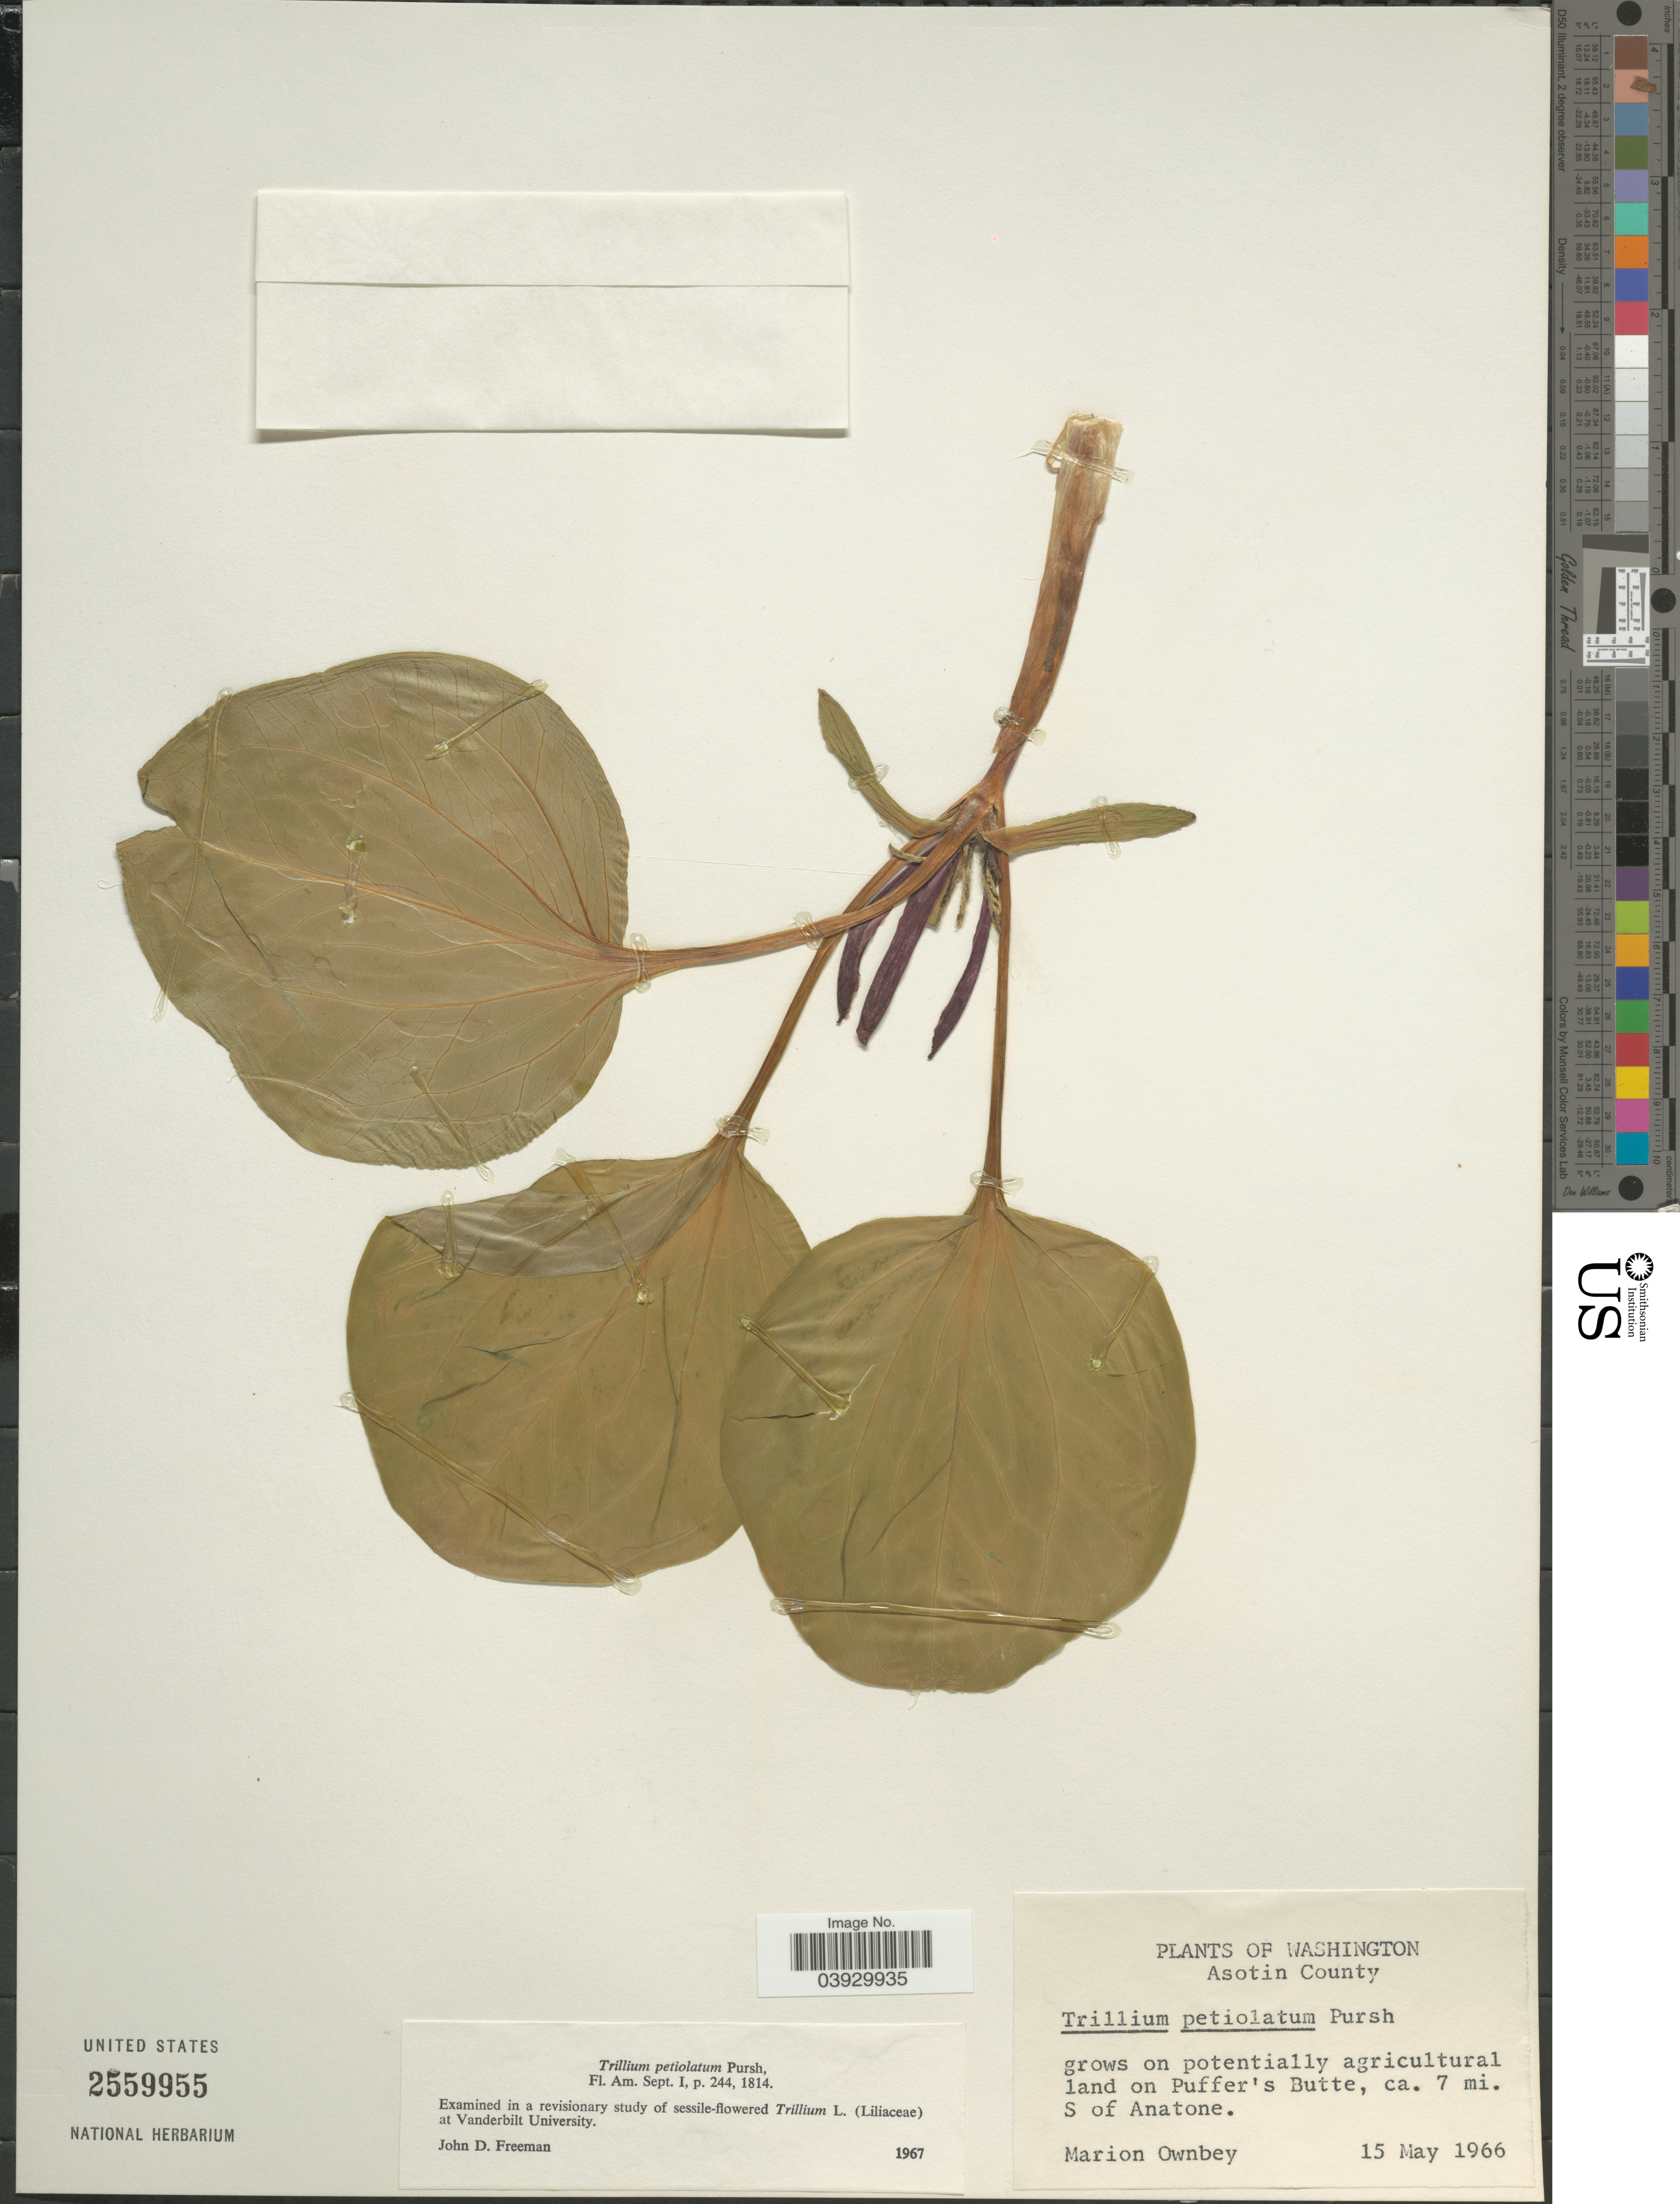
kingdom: Plantae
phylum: Tracheophyta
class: Liliopsida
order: Liliales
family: Melanthiaceae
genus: Trillium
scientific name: Trillium petiolatum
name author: Pursh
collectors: M. Ownbey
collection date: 1966-05-15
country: United States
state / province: Washington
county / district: Asotin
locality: Asotin County. Potentially agricultural land on Puffer's Butte, ca. 7 mi. S of Anatone.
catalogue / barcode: US 2559955